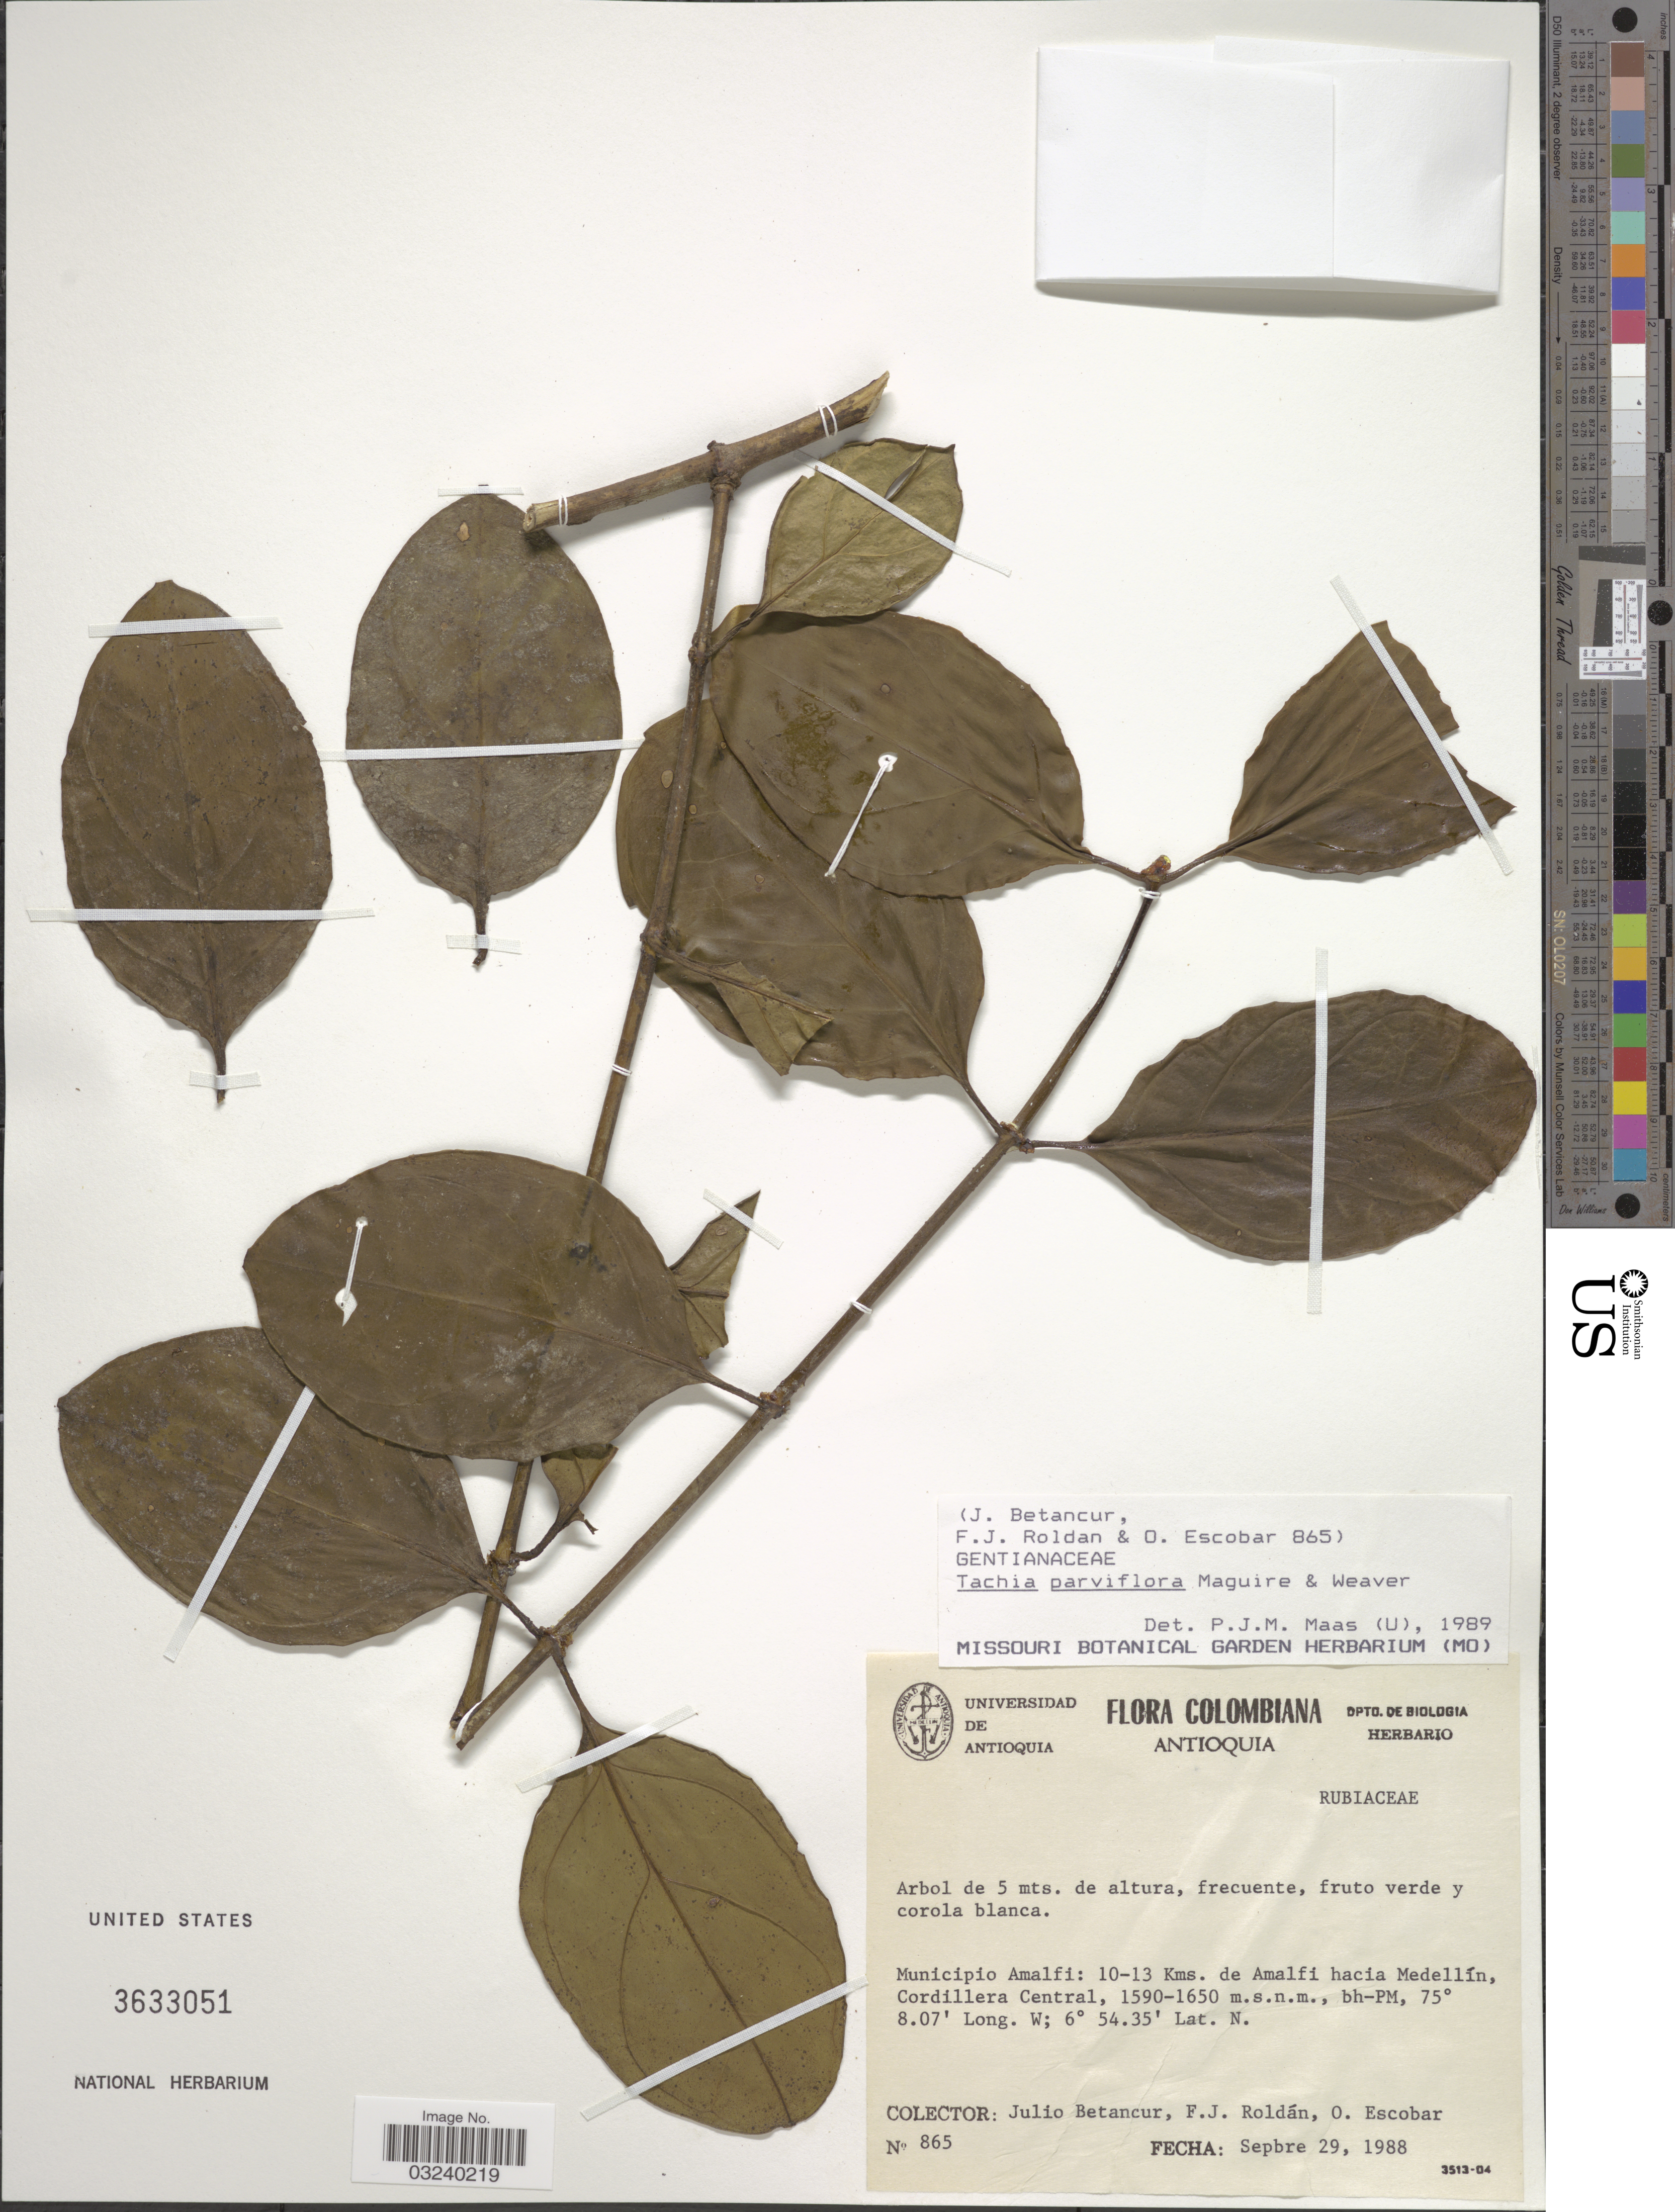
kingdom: Plantae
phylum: Tracheophyta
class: Magnoliopsida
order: Gentianales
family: Gentianaceae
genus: Tachia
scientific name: Tachia parviflora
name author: Maguire & Weaver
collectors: J. Betancur, F. J. Roldán & O. Escobar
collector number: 865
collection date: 1988-09-29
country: Colombia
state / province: Antioquia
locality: Municipio Amalfi: 10-13 Kms. de Amalfi hacia Medellín, Cordillera Central, bh-PM.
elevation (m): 1590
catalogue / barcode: US 3633051